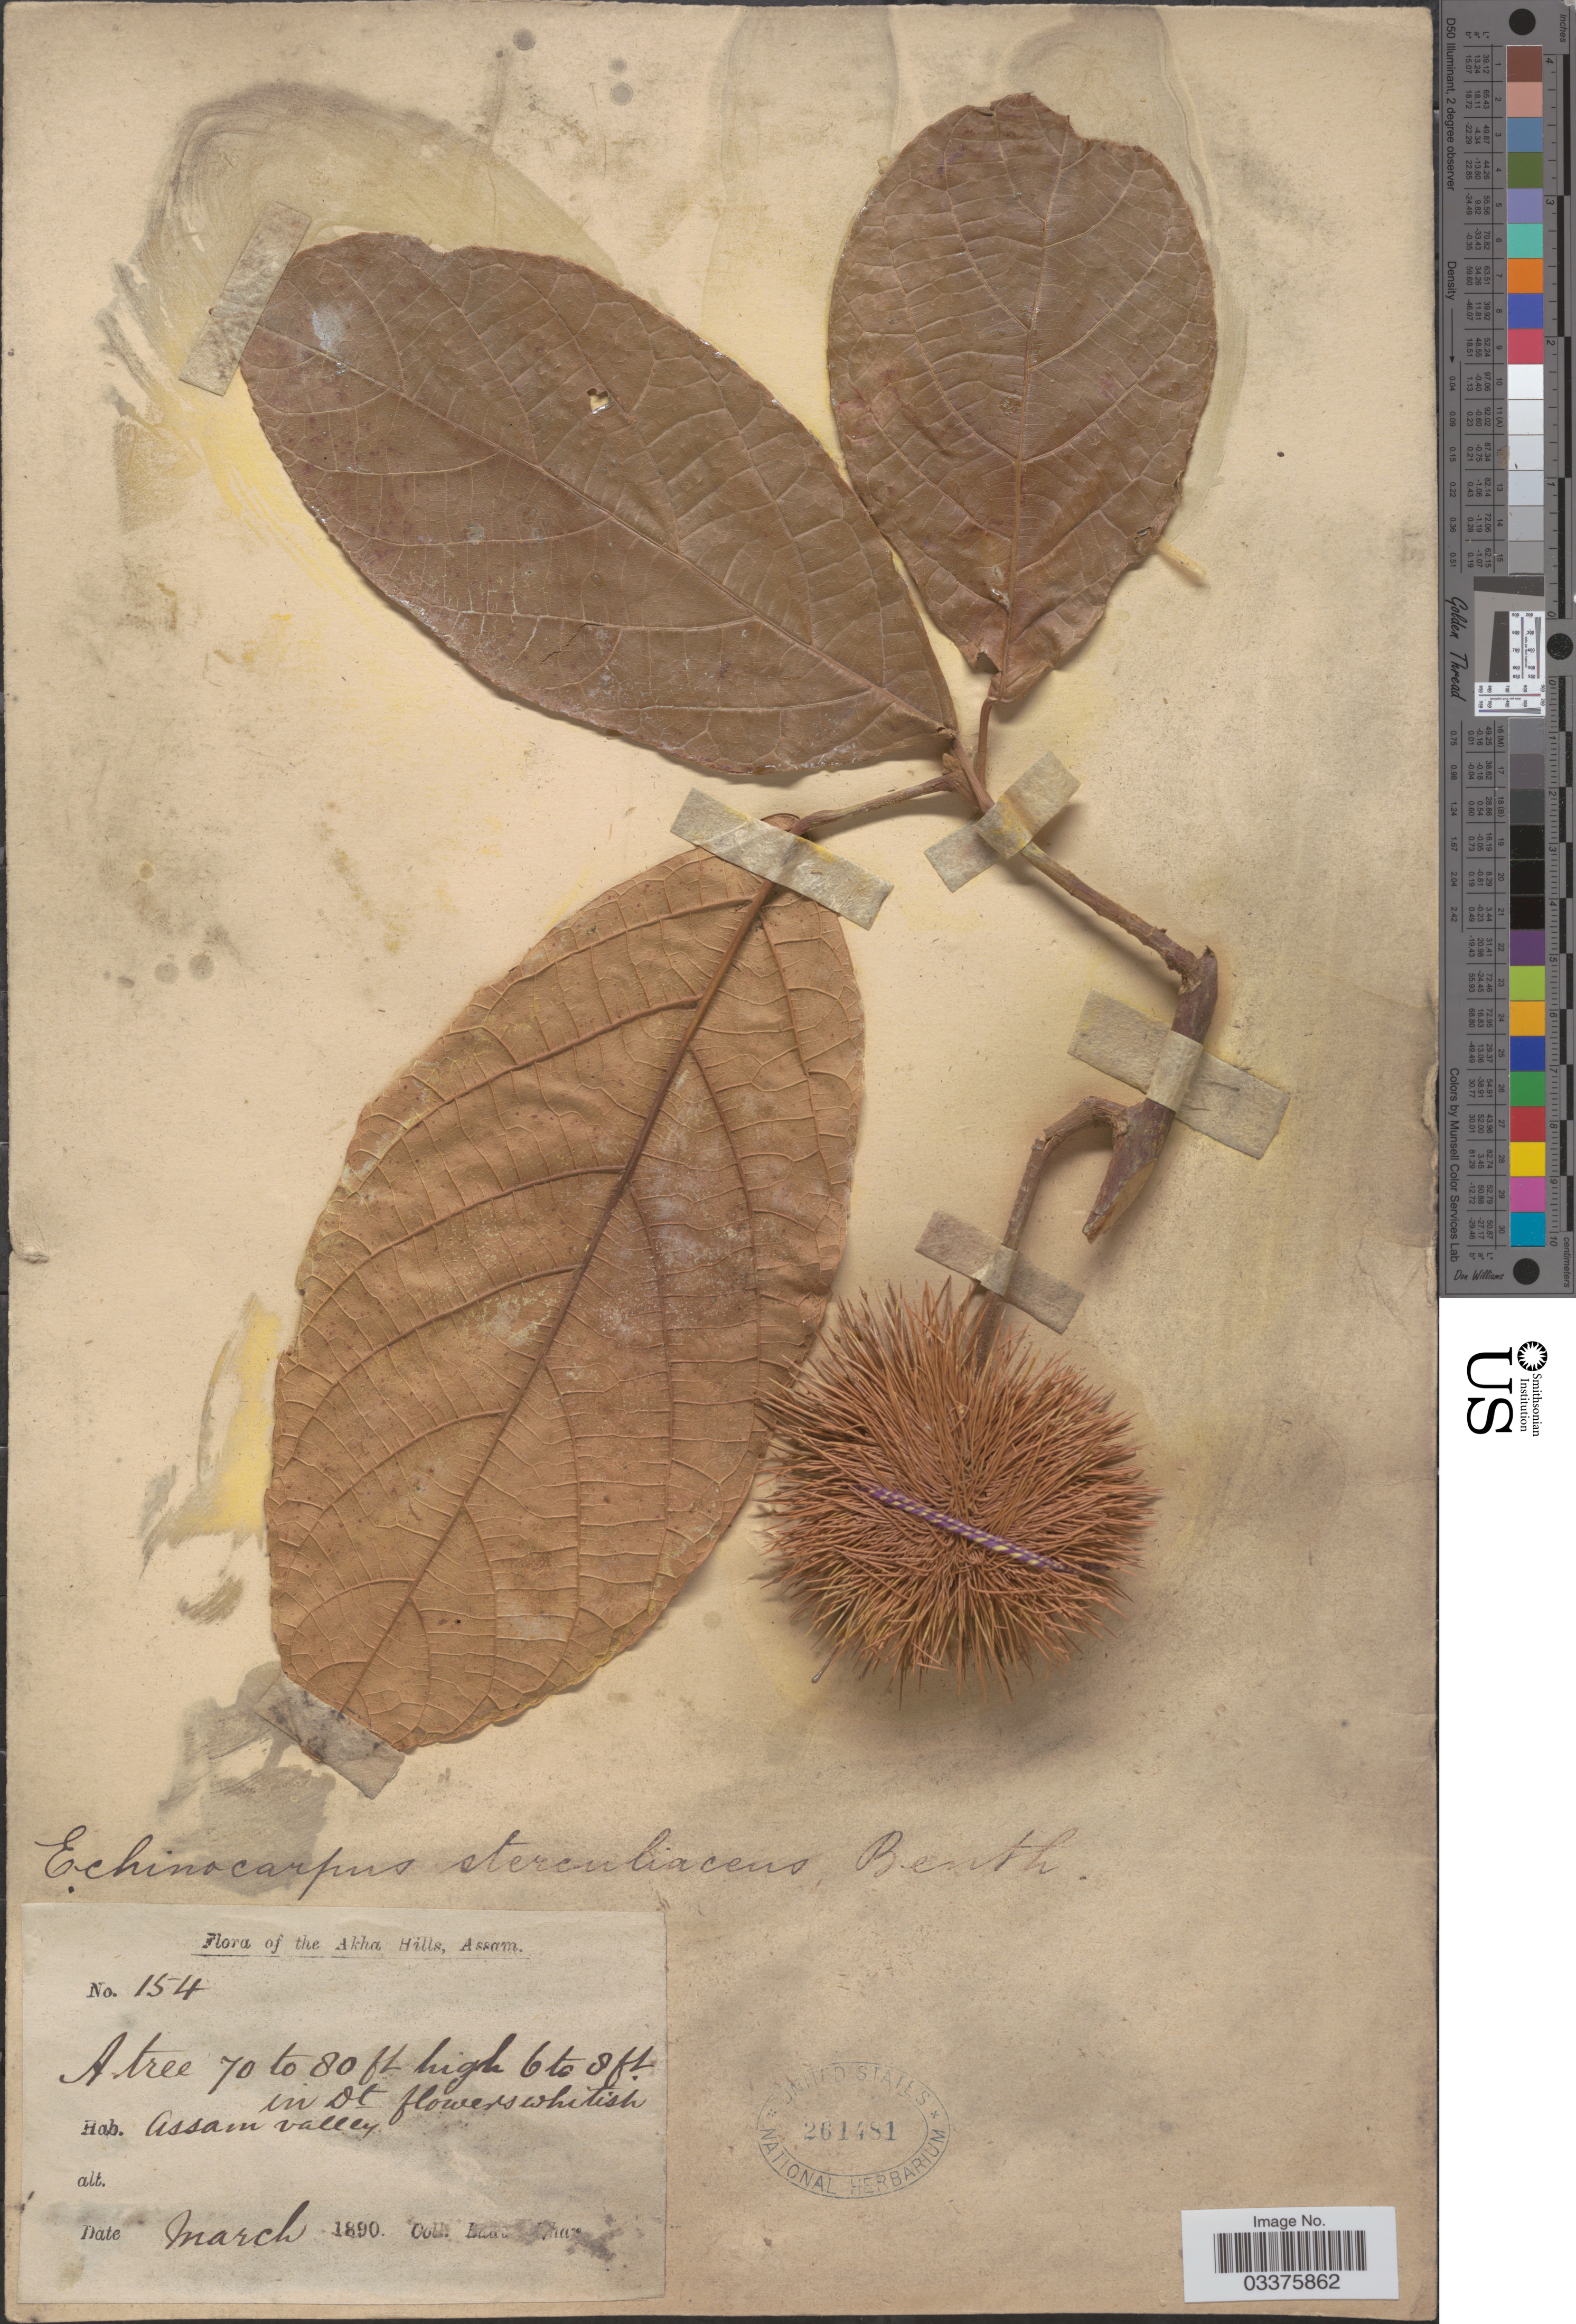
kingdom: Plantae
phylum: Tracheophyta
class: Magnoliopsida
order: Oxalidales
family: Elaeocarpaceae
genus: Sloanea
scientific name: Sloanea sterculiacea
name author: (Benth.) Rehder & E.H. Wilson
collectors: B. Khan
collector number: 154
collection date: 1890-03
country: India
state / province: Assam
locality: Akha Hills. Assam valley.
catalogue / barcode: US 261481